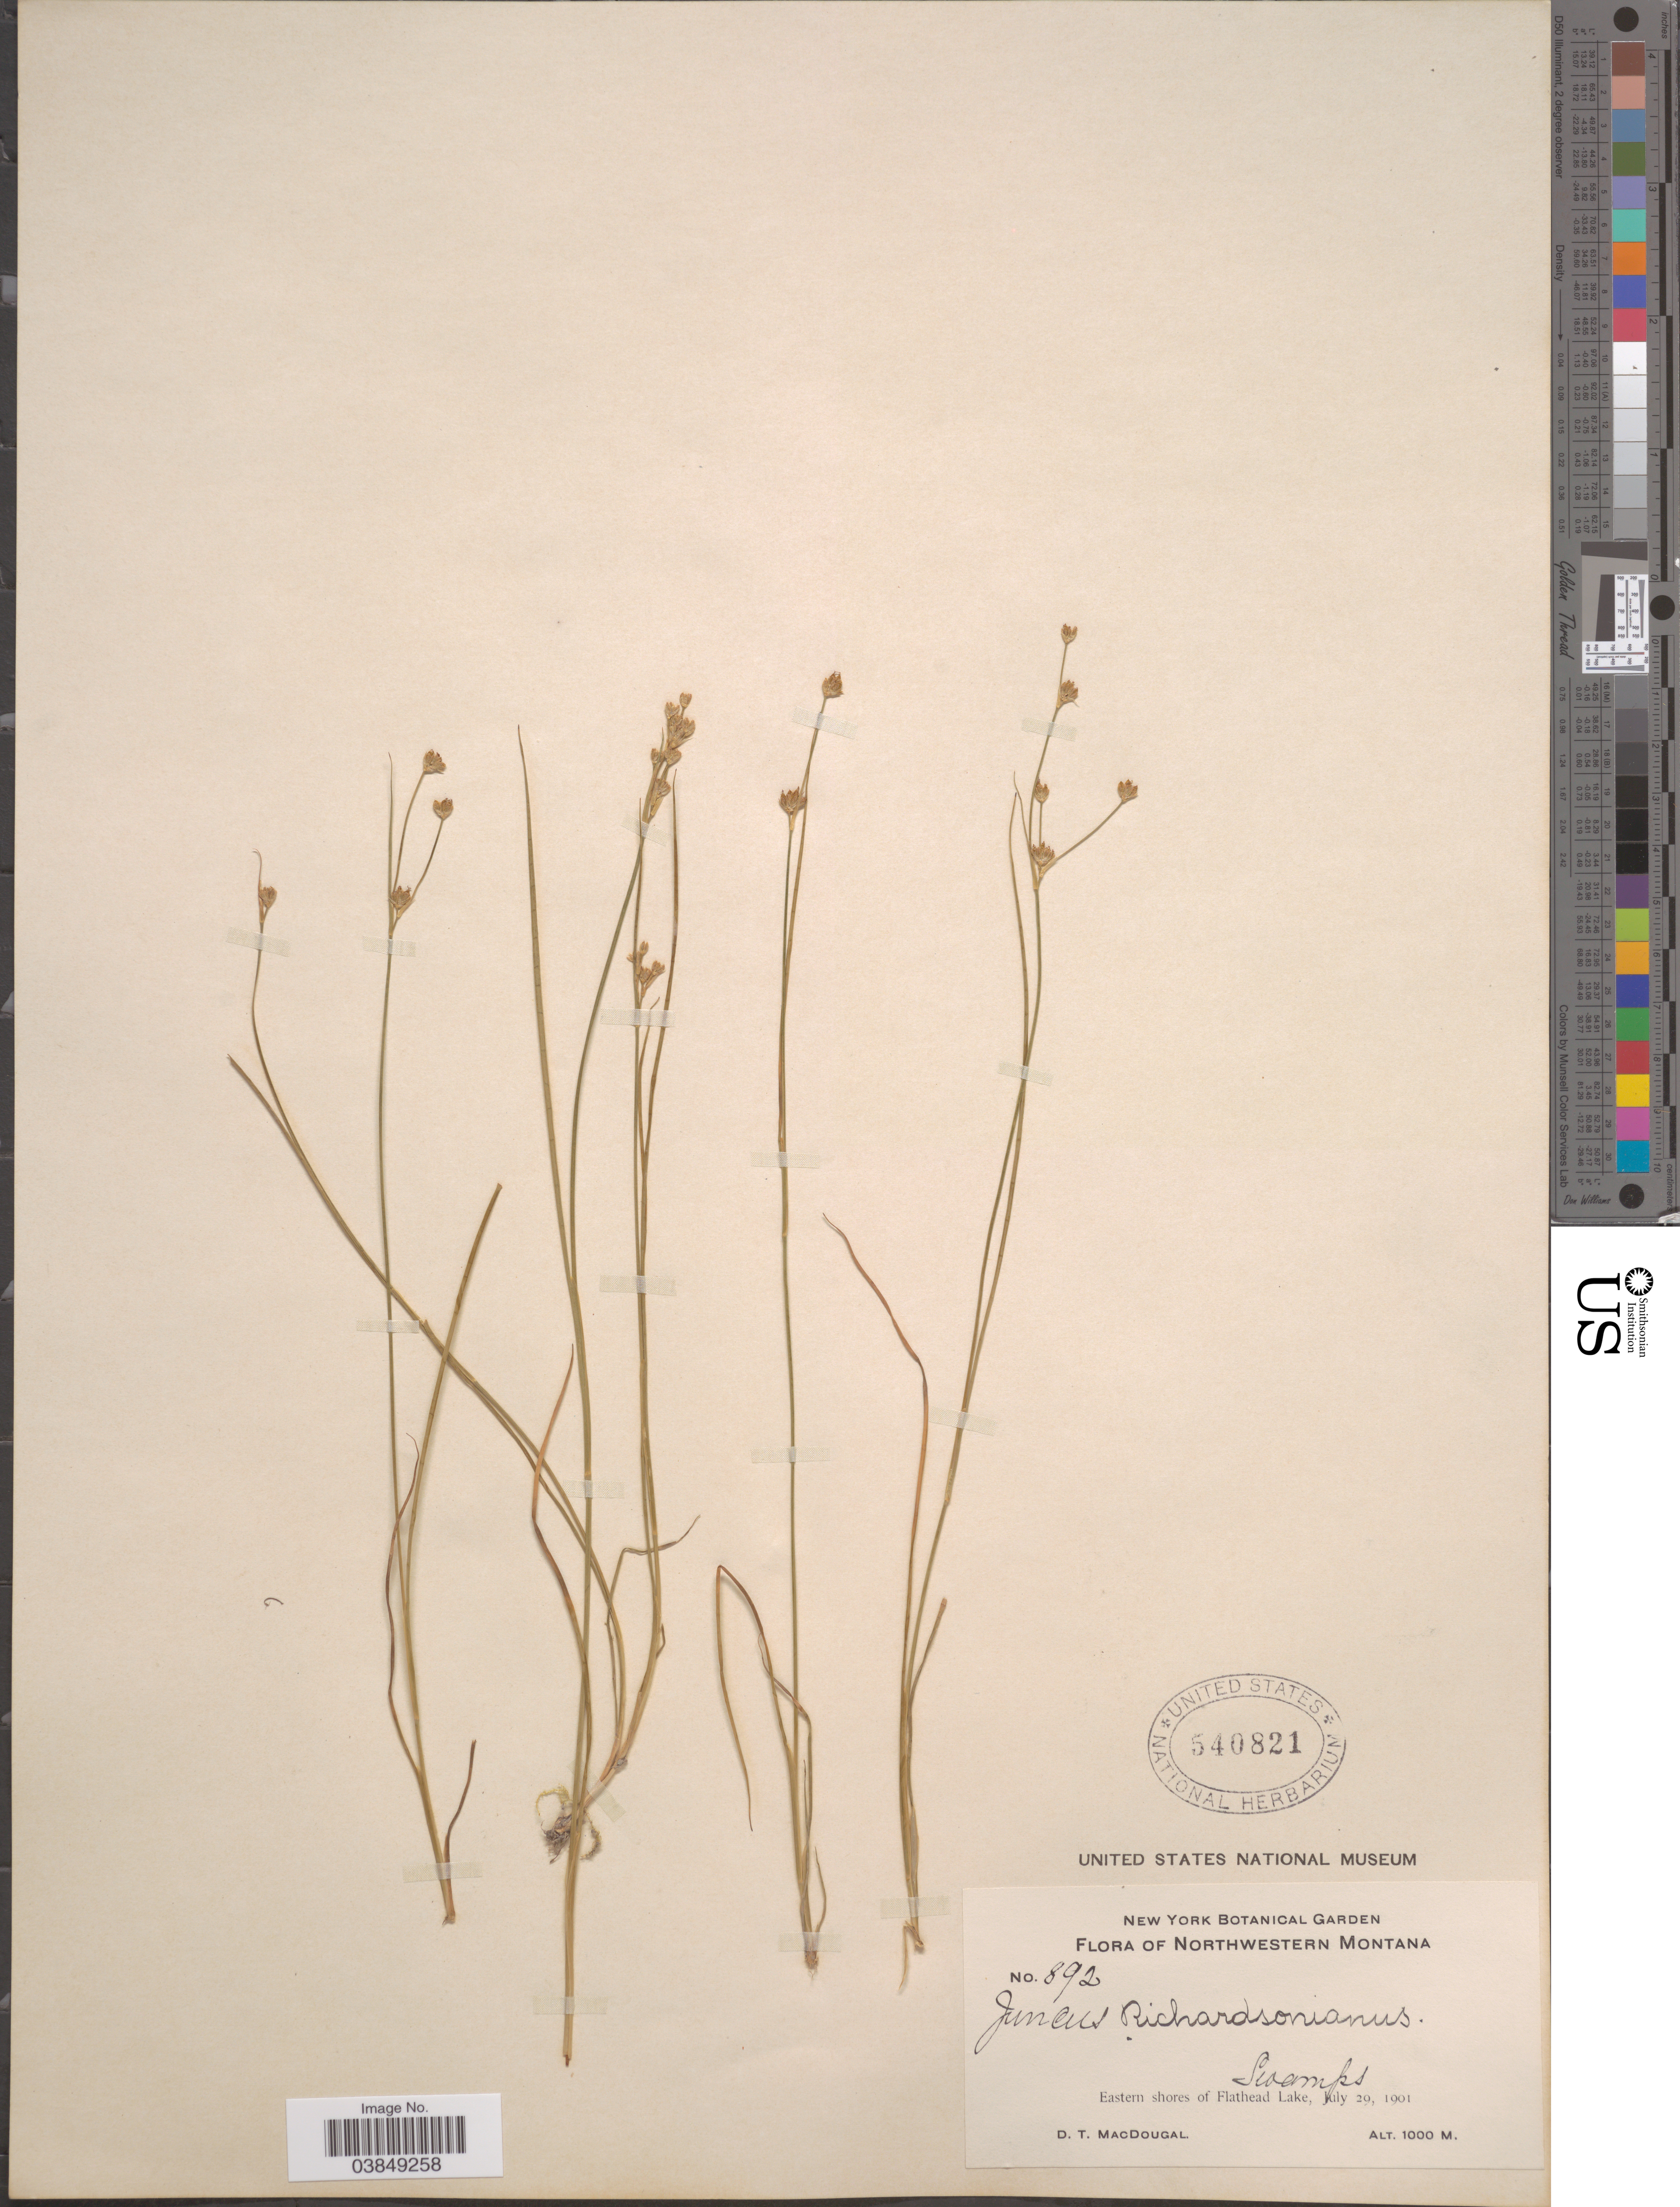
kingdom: Plantae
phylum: Tracheophyta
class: Liliopsida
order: Poales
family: Juncaceae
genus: Juncus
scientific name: Juncus rariflorus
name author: Hartm.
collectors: D. T. MacDougal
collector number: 892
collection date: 1901-07-29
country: United States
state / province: Montana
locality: Northwestern Montana. Swamps, Eastern shores of Flathead Lake.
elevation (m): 1000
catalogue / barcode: US 540821